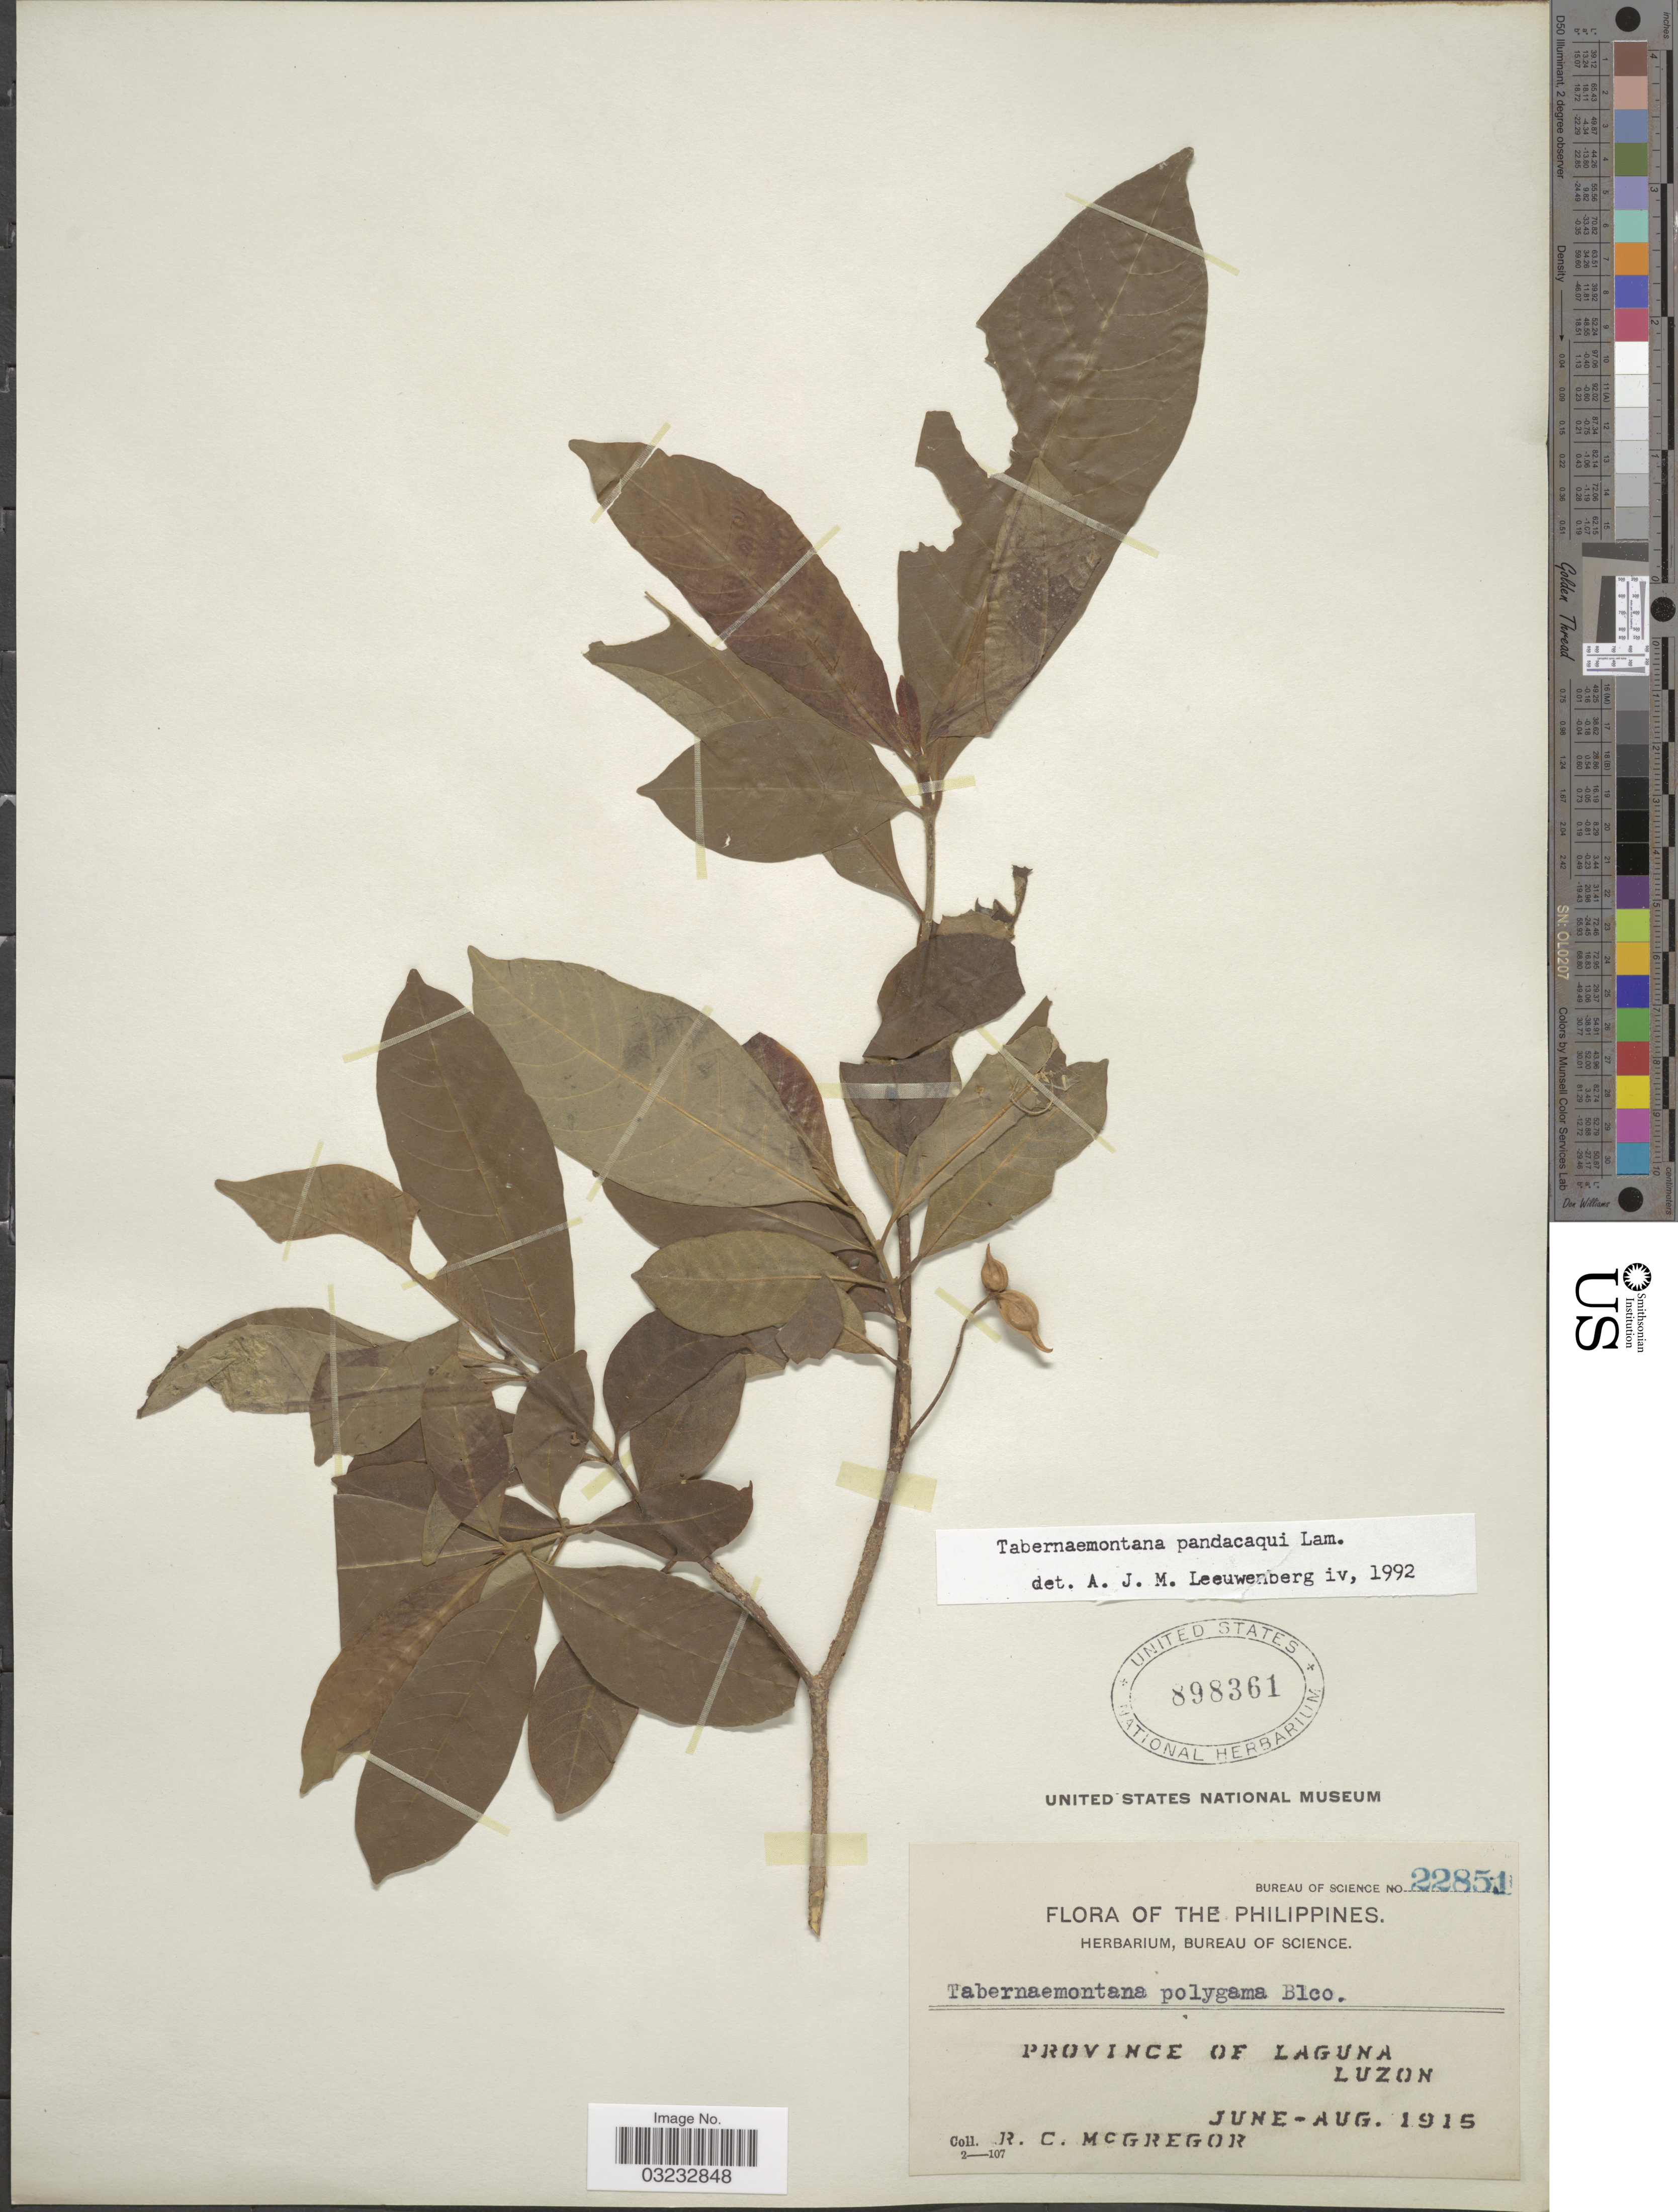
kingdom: Plantae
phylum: Tracheophyta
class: Magnoliopsida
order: Gentianales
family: Apocynaceae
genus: Tabernaemontana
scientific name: Tabernaemontana pandacaqui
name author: Poir.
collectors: R. C. McGregor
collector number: Bureau of Science 22851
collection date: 1915-06/1915-08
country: Philippines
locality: Province of Laguna, Luzon.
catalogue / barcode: US 898361